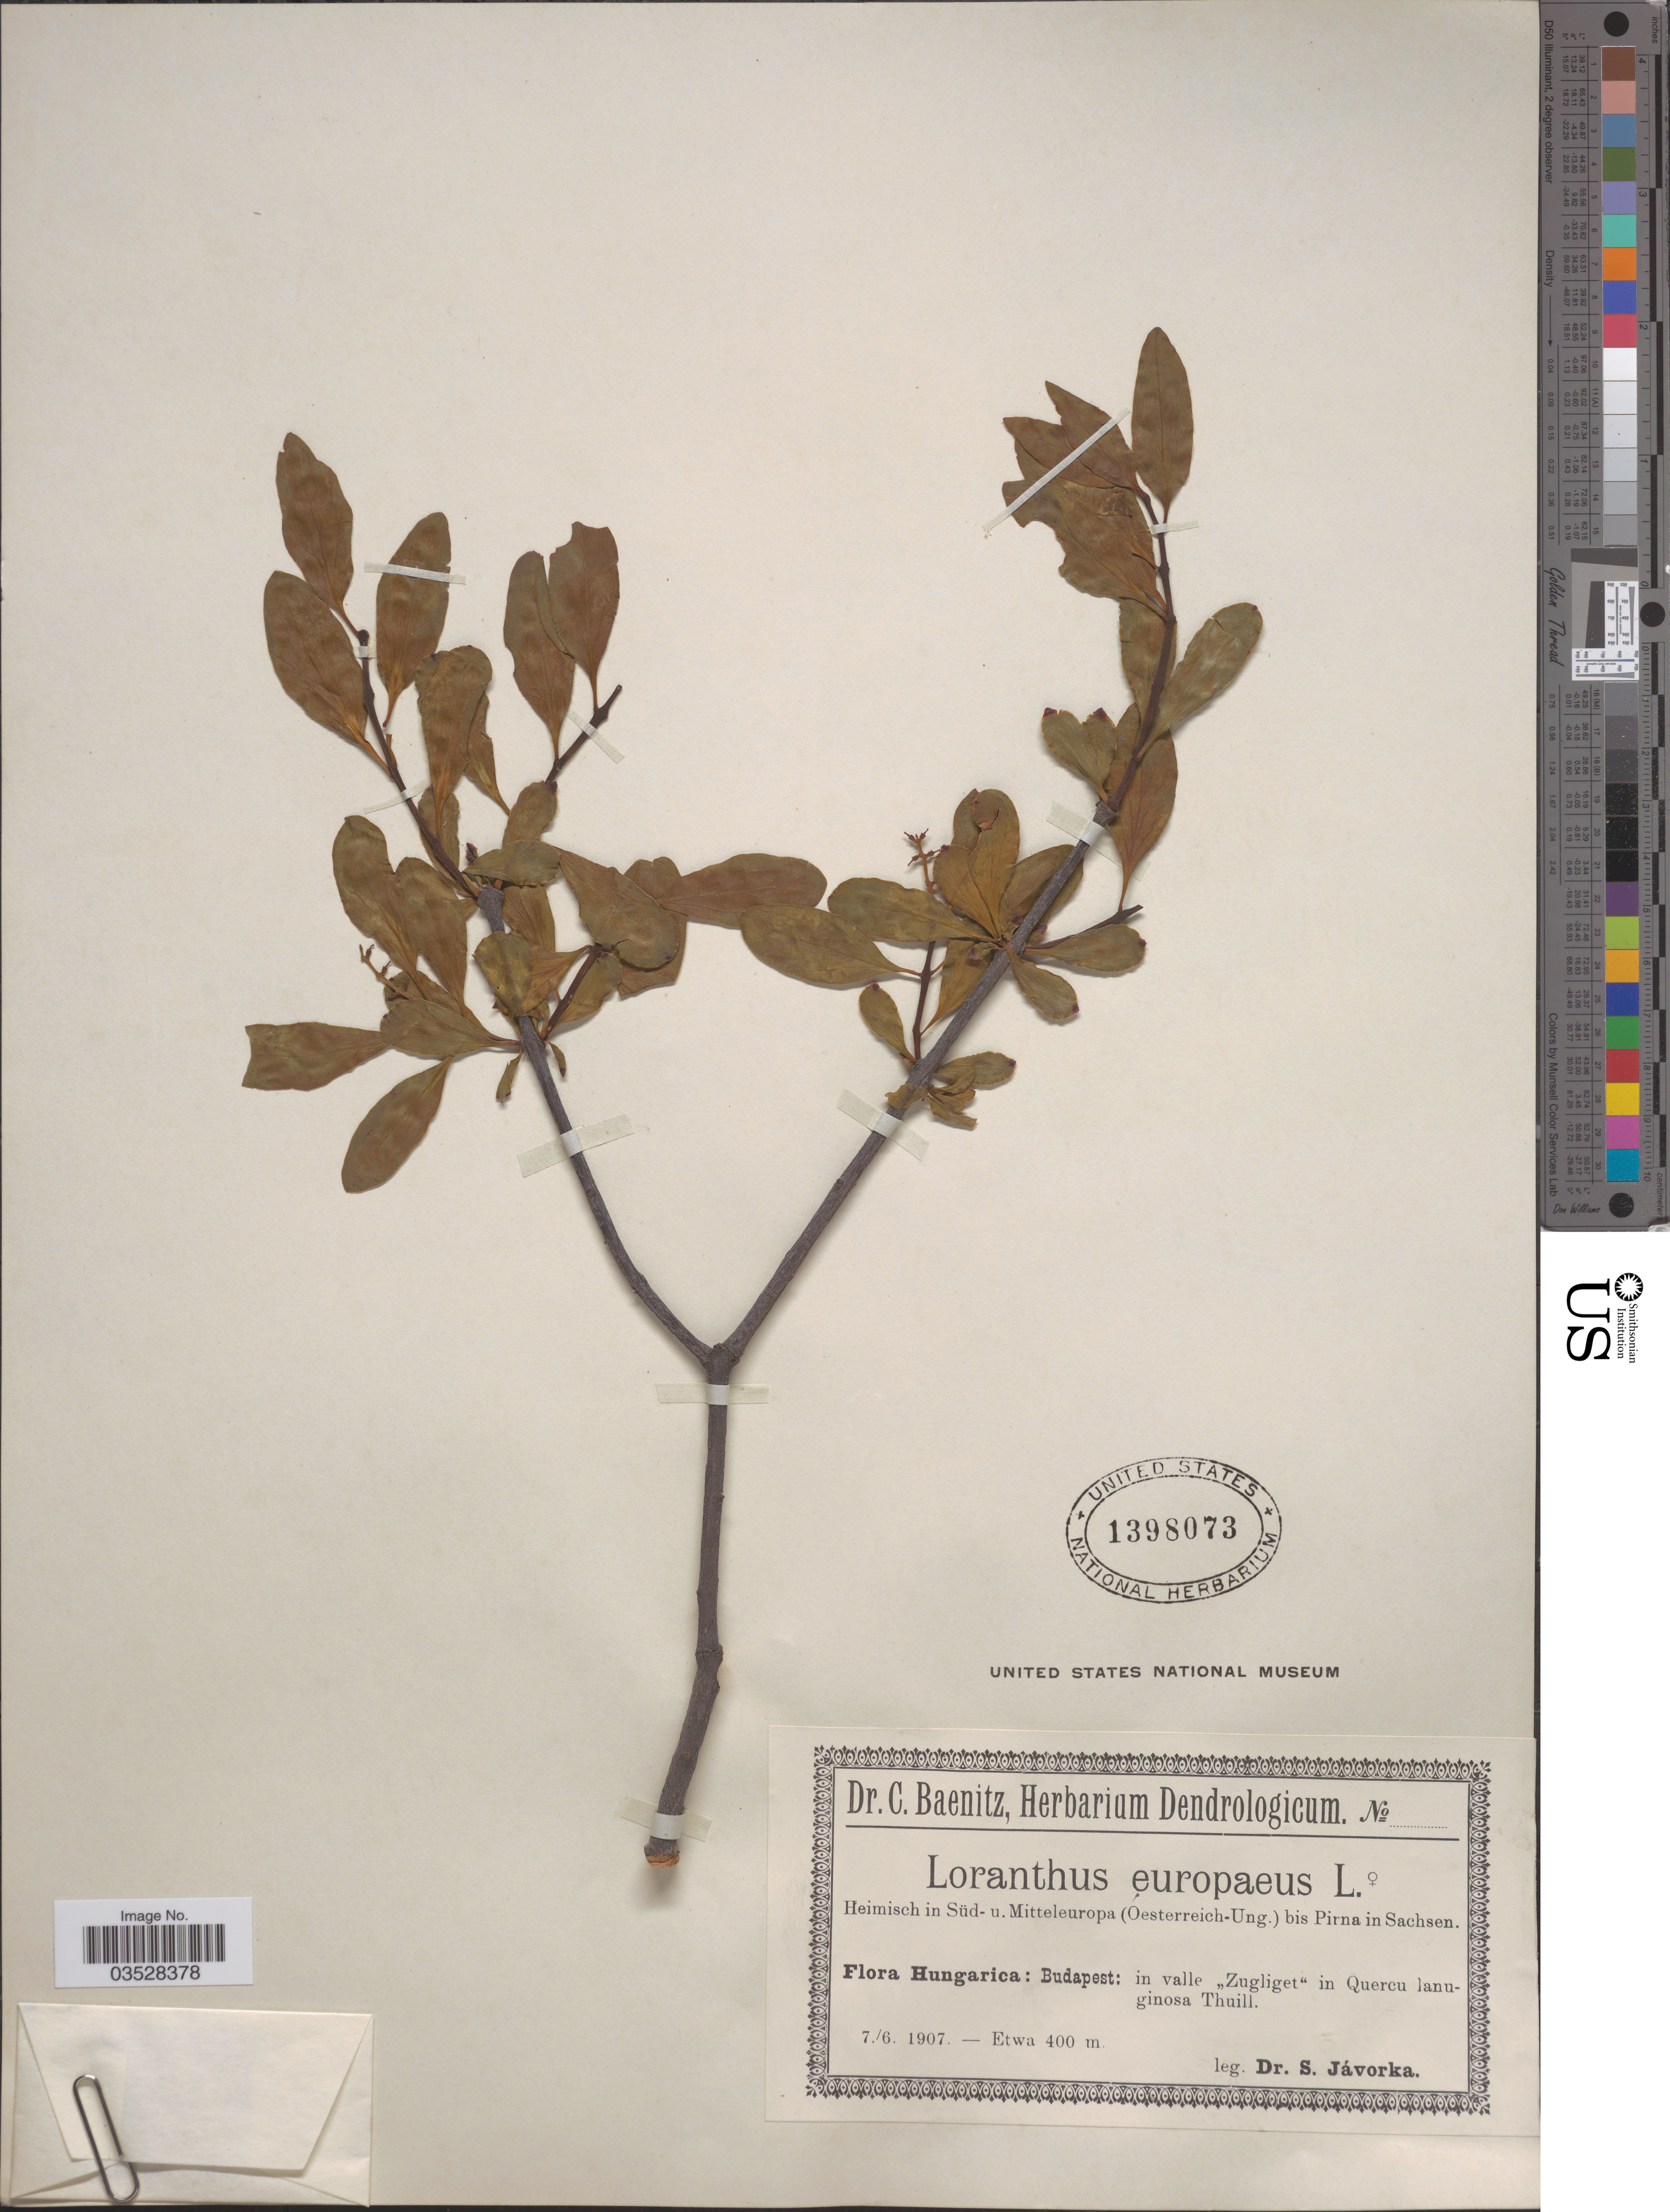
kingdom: Plantae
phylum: Tracheophyta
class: Magnoliopsida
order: Santalales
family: Loranthaceae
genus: Loranthus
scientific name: Loranthus europaeus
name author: Jacq.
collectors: S. Javorka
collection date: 1907-06-07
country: Hungary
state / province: Budapest, Capital District of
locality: In valle "Zugliget" in Quercu lanuginosa Thuill.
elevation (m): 400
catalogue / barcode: US 1398073